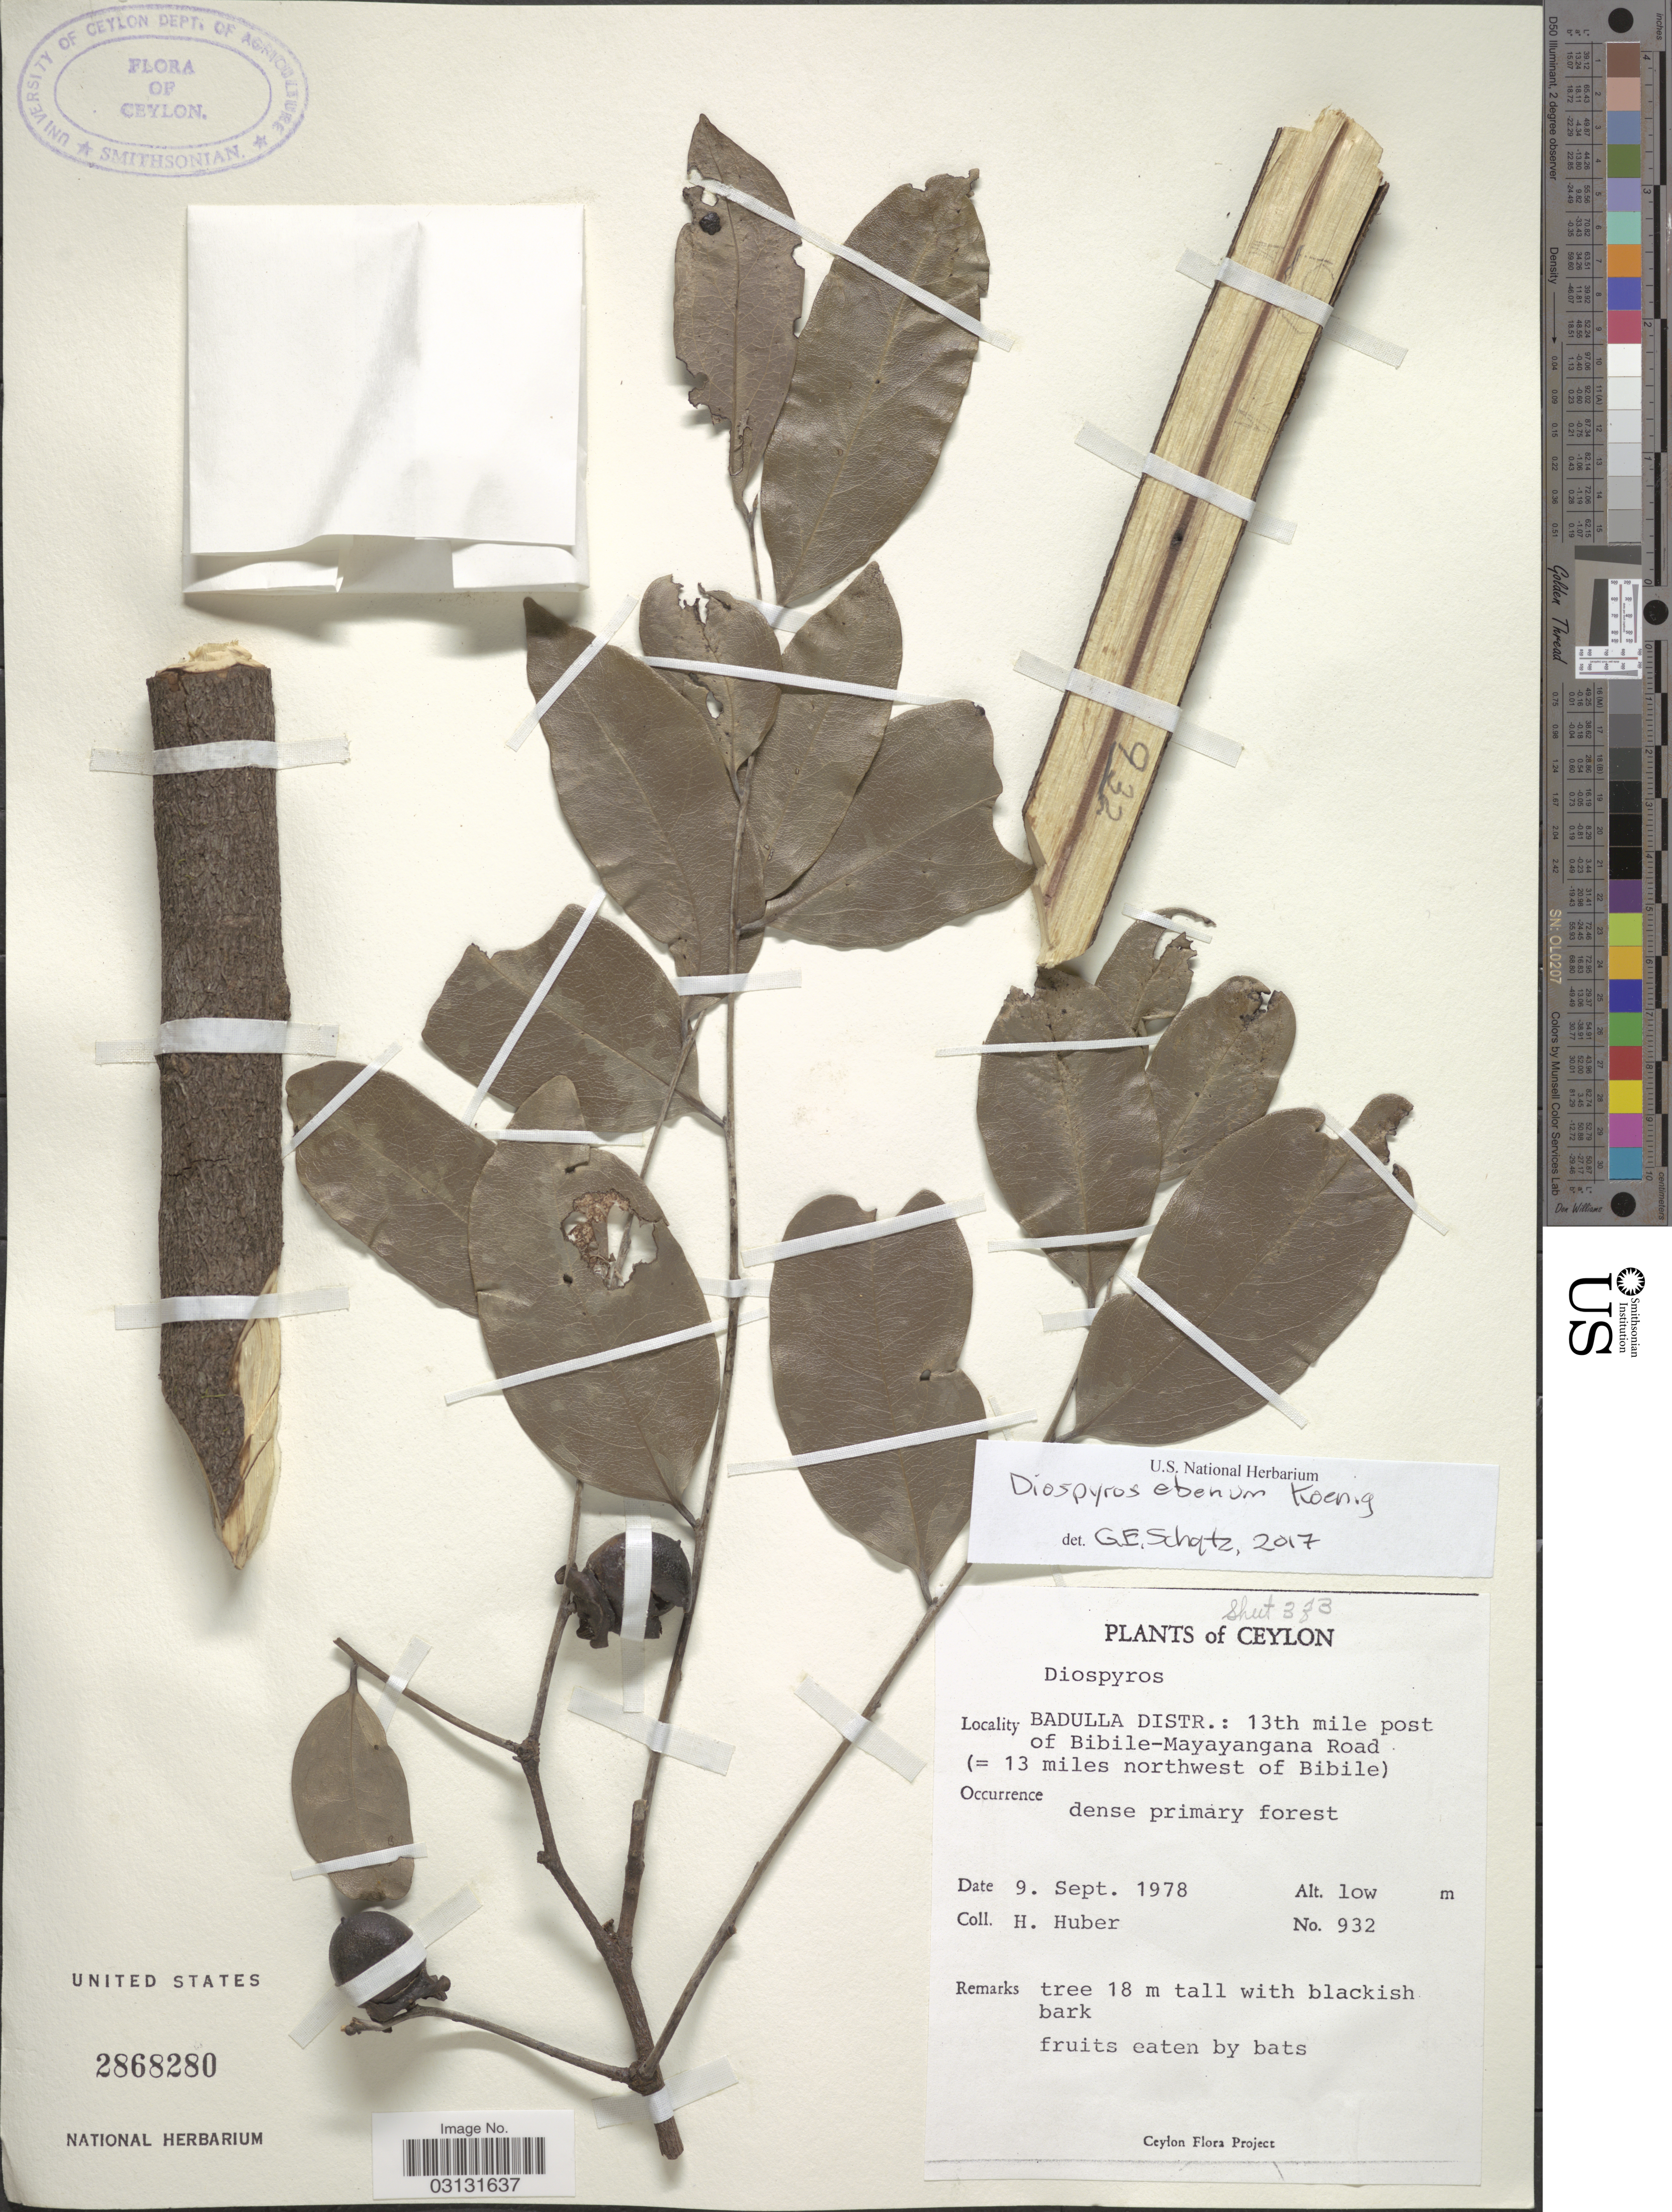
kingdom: Plantae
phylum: Tracheophyta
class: Magnoliopsida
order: Ericales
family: Ebenaceae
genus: Diospyros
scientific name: Diospyros ebenum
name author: J. Koenig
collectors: H. Huber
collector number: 932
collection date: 1978-09-09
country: Sri Lanka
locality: Ceylon. Badulla Distr.: 13th mile post of Bibile-Mahiyangana Road (=13 miles northwest of Bibile).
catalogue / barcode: US 2868280